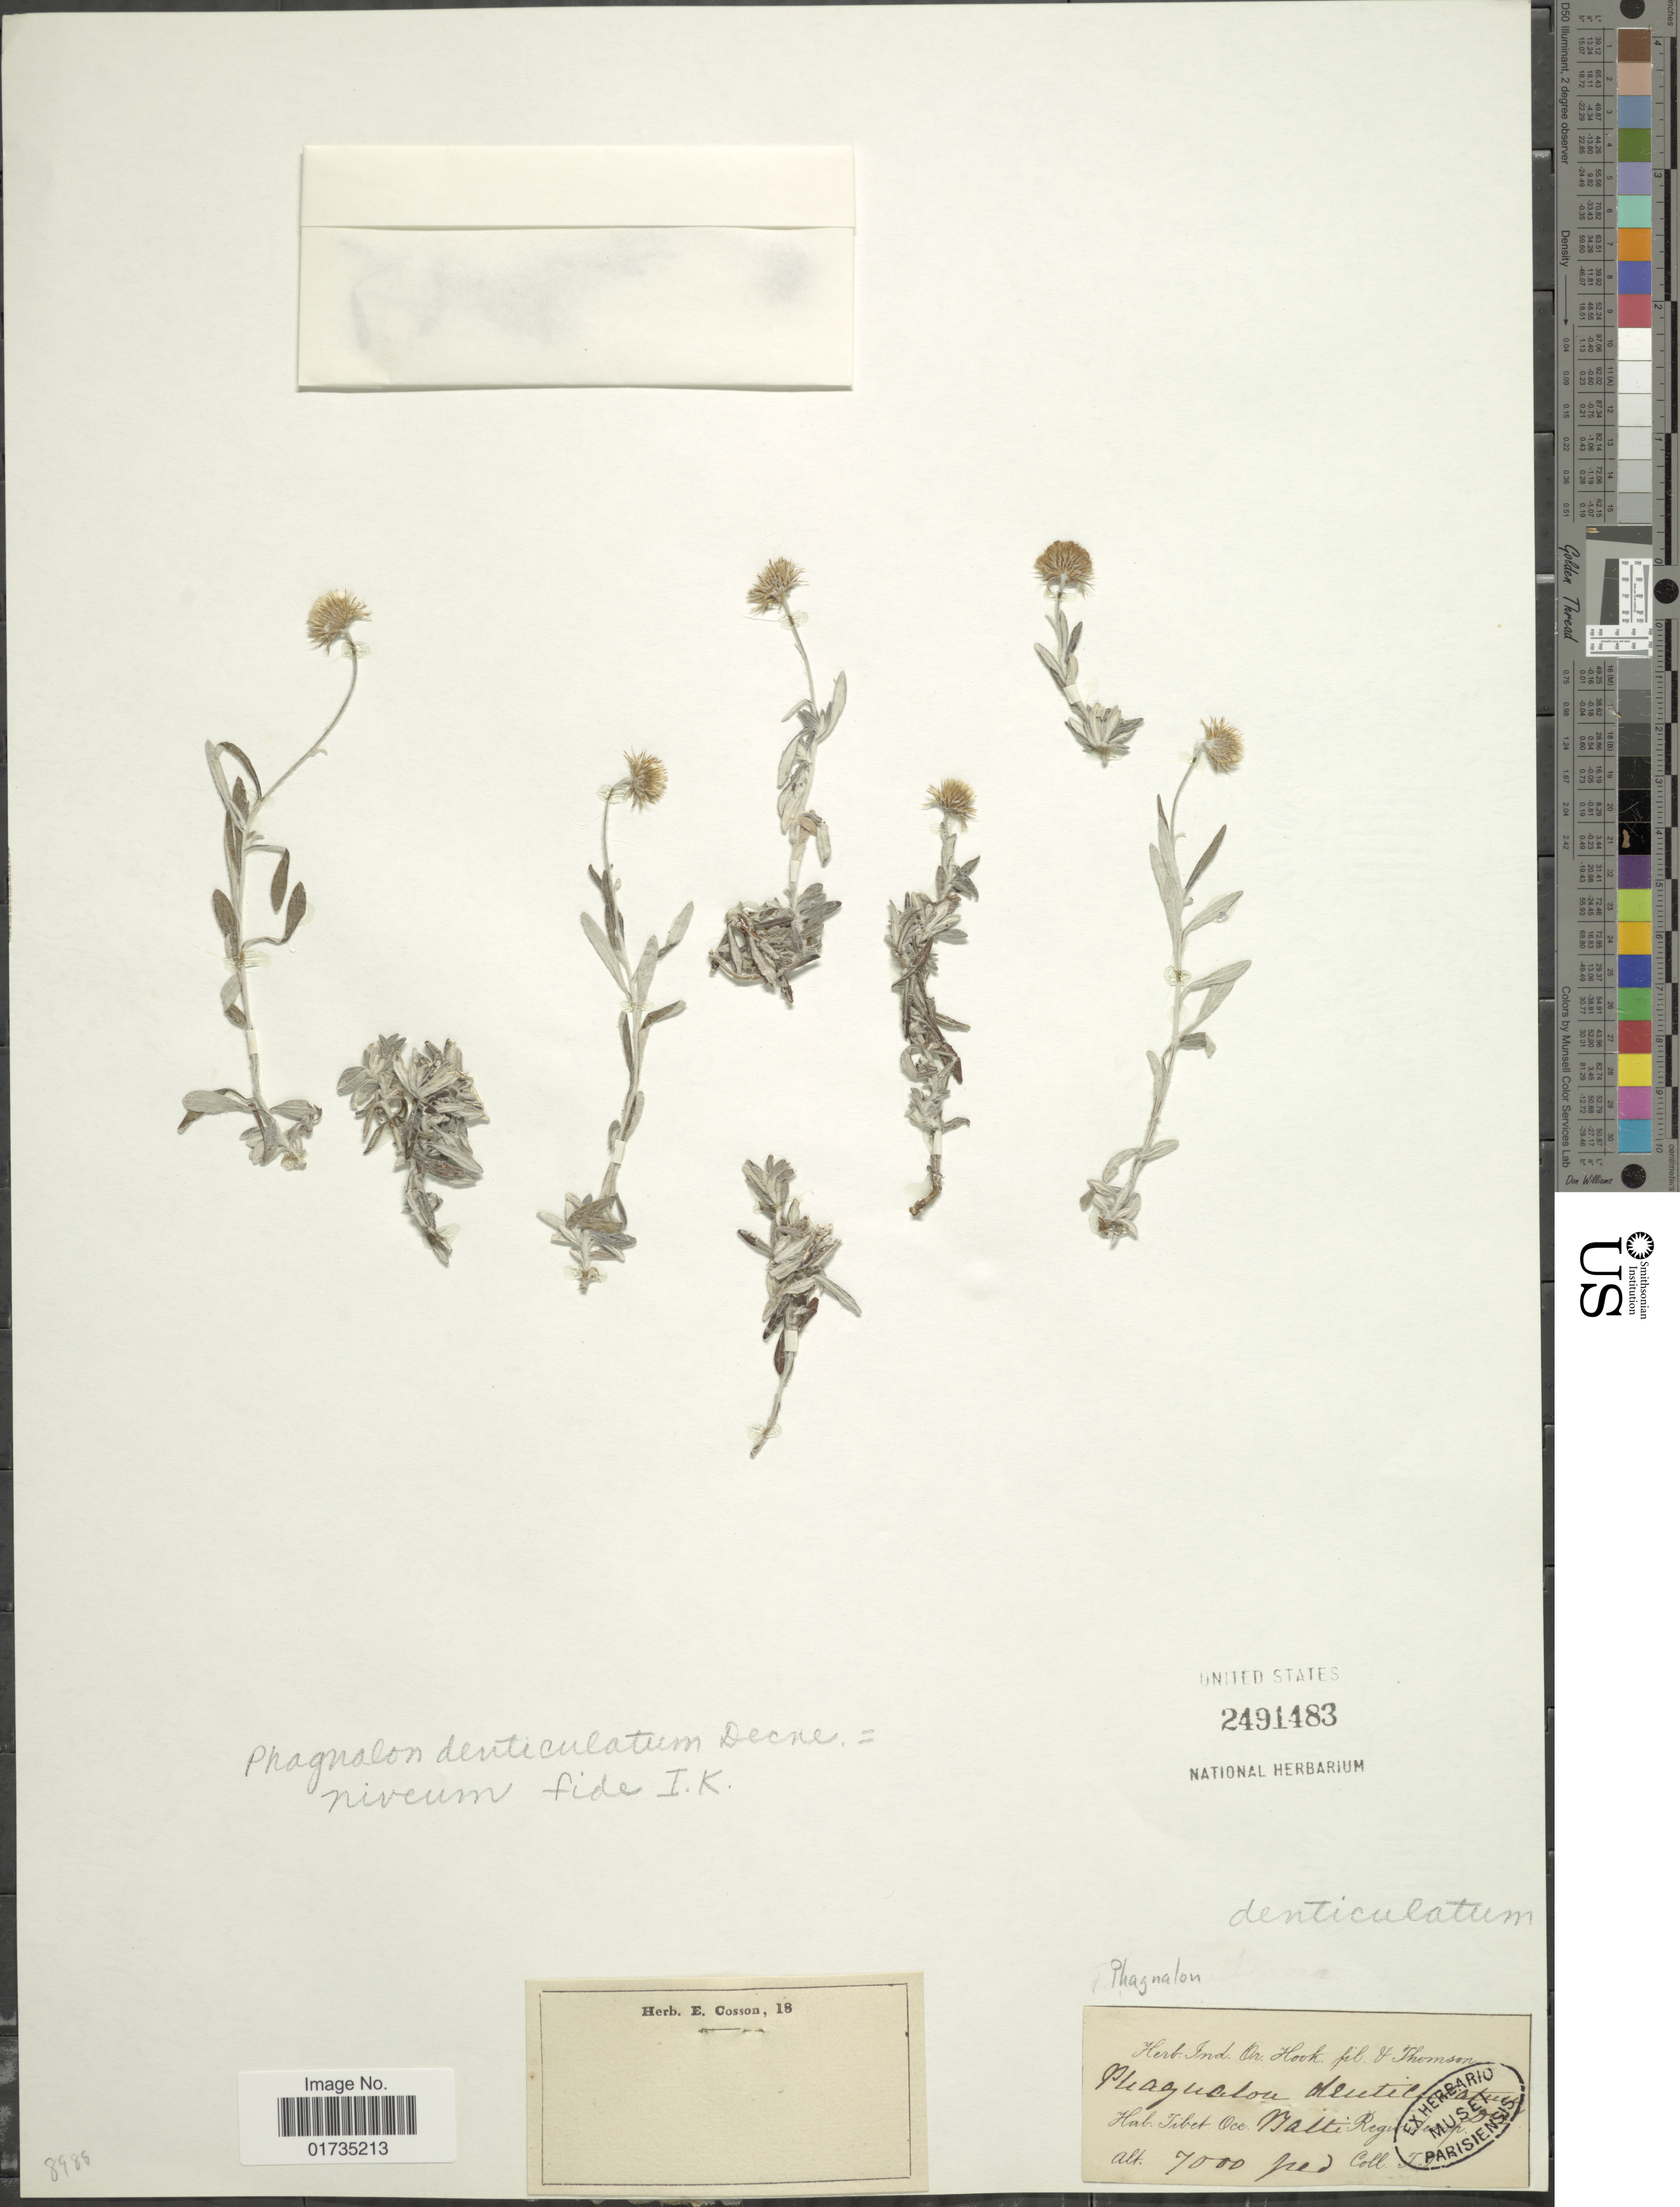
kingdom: Plantae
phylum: Tracheophyta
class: Magnoliopsida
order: Asterales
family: Asteraceae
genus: Phagnalon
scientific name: Phagnalon niveum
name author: Edgew.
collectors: J. D. Hooker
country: China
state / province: Xizang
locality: Tibet Occ. Matti. Regio temp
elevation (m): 2134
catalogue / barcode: US 2491483